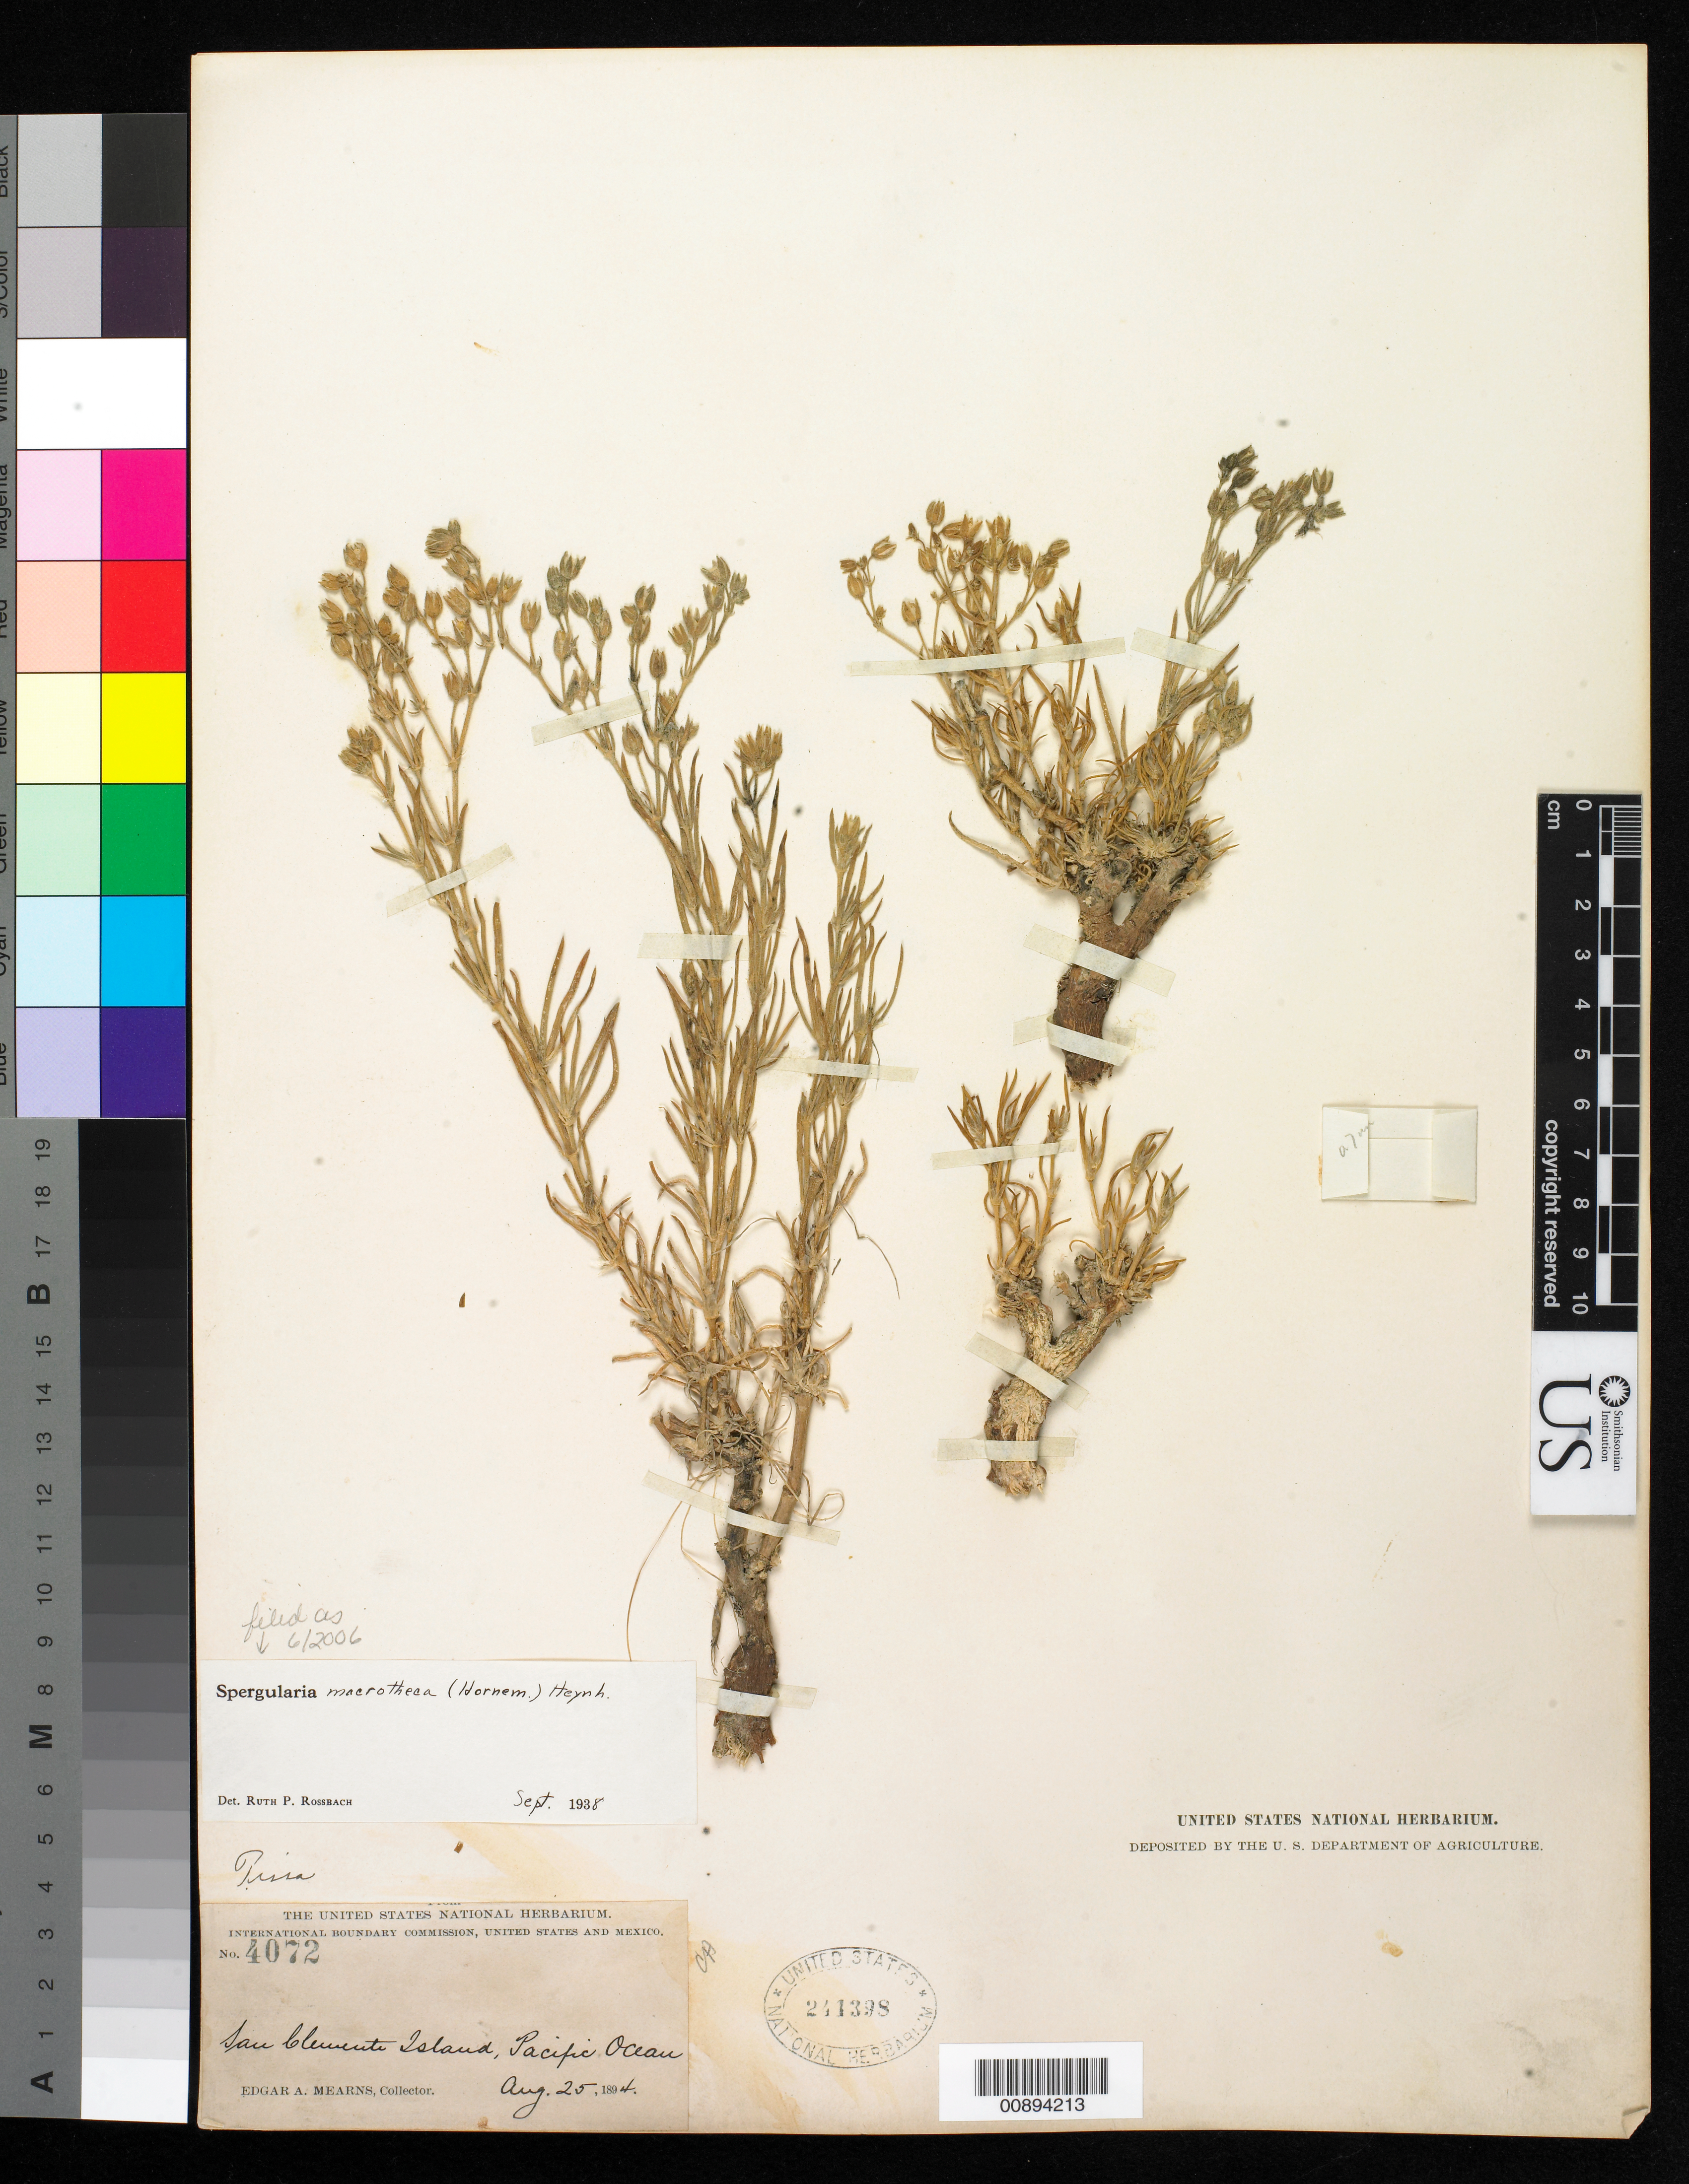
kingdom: Plantae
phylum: Tracheophyta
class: Magnoliopsida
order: Caryophyllales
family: Caryophyllaceae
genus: Spergularia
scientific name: Spergularia macrotheca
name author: (Hornem.) Heynh.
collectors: E. A. Mearns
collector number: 4072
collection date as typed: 25 Aug 1894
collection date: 1894-08-25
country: United States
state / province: California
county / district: Los Angeles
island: San Clemente I.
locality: San Clemente Island, Pacific Ocean.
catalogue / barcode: US 241398